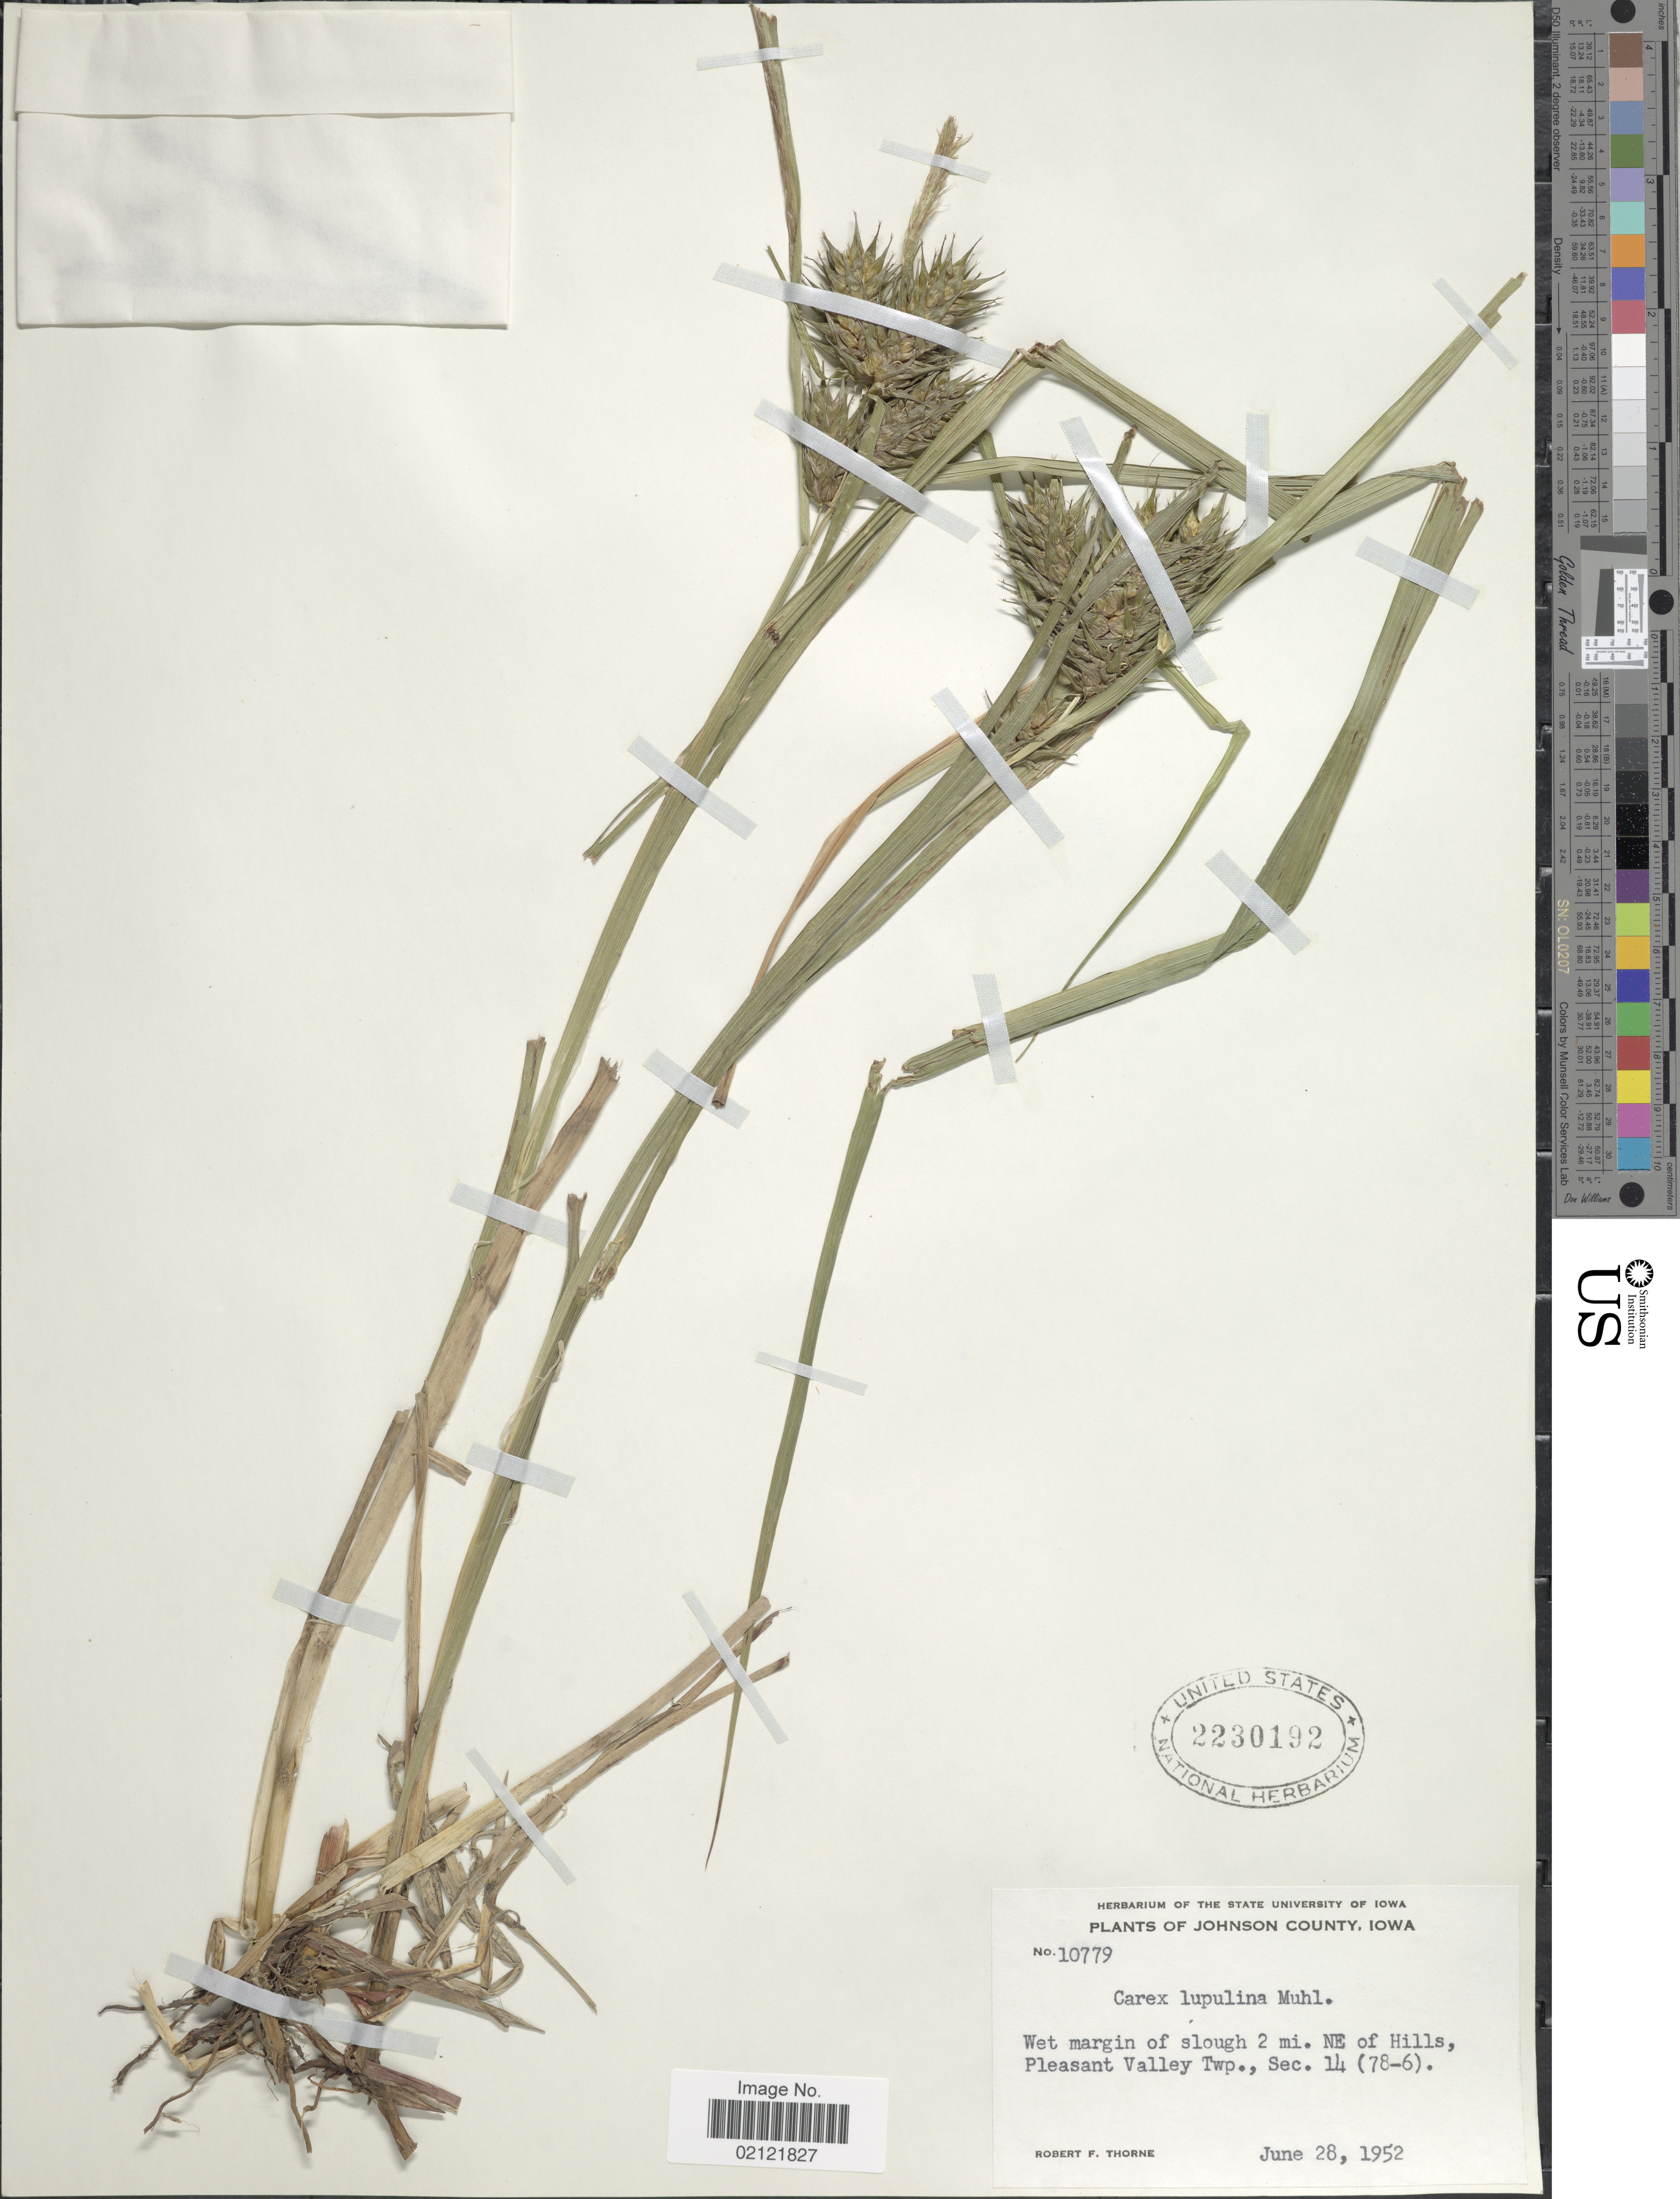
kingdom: Plantae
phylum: Tracheophyta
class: Liliopsida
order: Poales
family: Cyperaceae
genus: Carex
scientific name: Carex lupulina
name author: Muhl. ex Willd.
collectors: R. F. Thorne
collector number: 10779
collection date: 1952-06-28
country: United States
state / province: Iowa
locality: Johnson County. Wet margin of slough 2 mi. NE of Hills, Pleasant Valley Twp., Sec. 14 (78-6)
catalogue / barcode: US 2230192